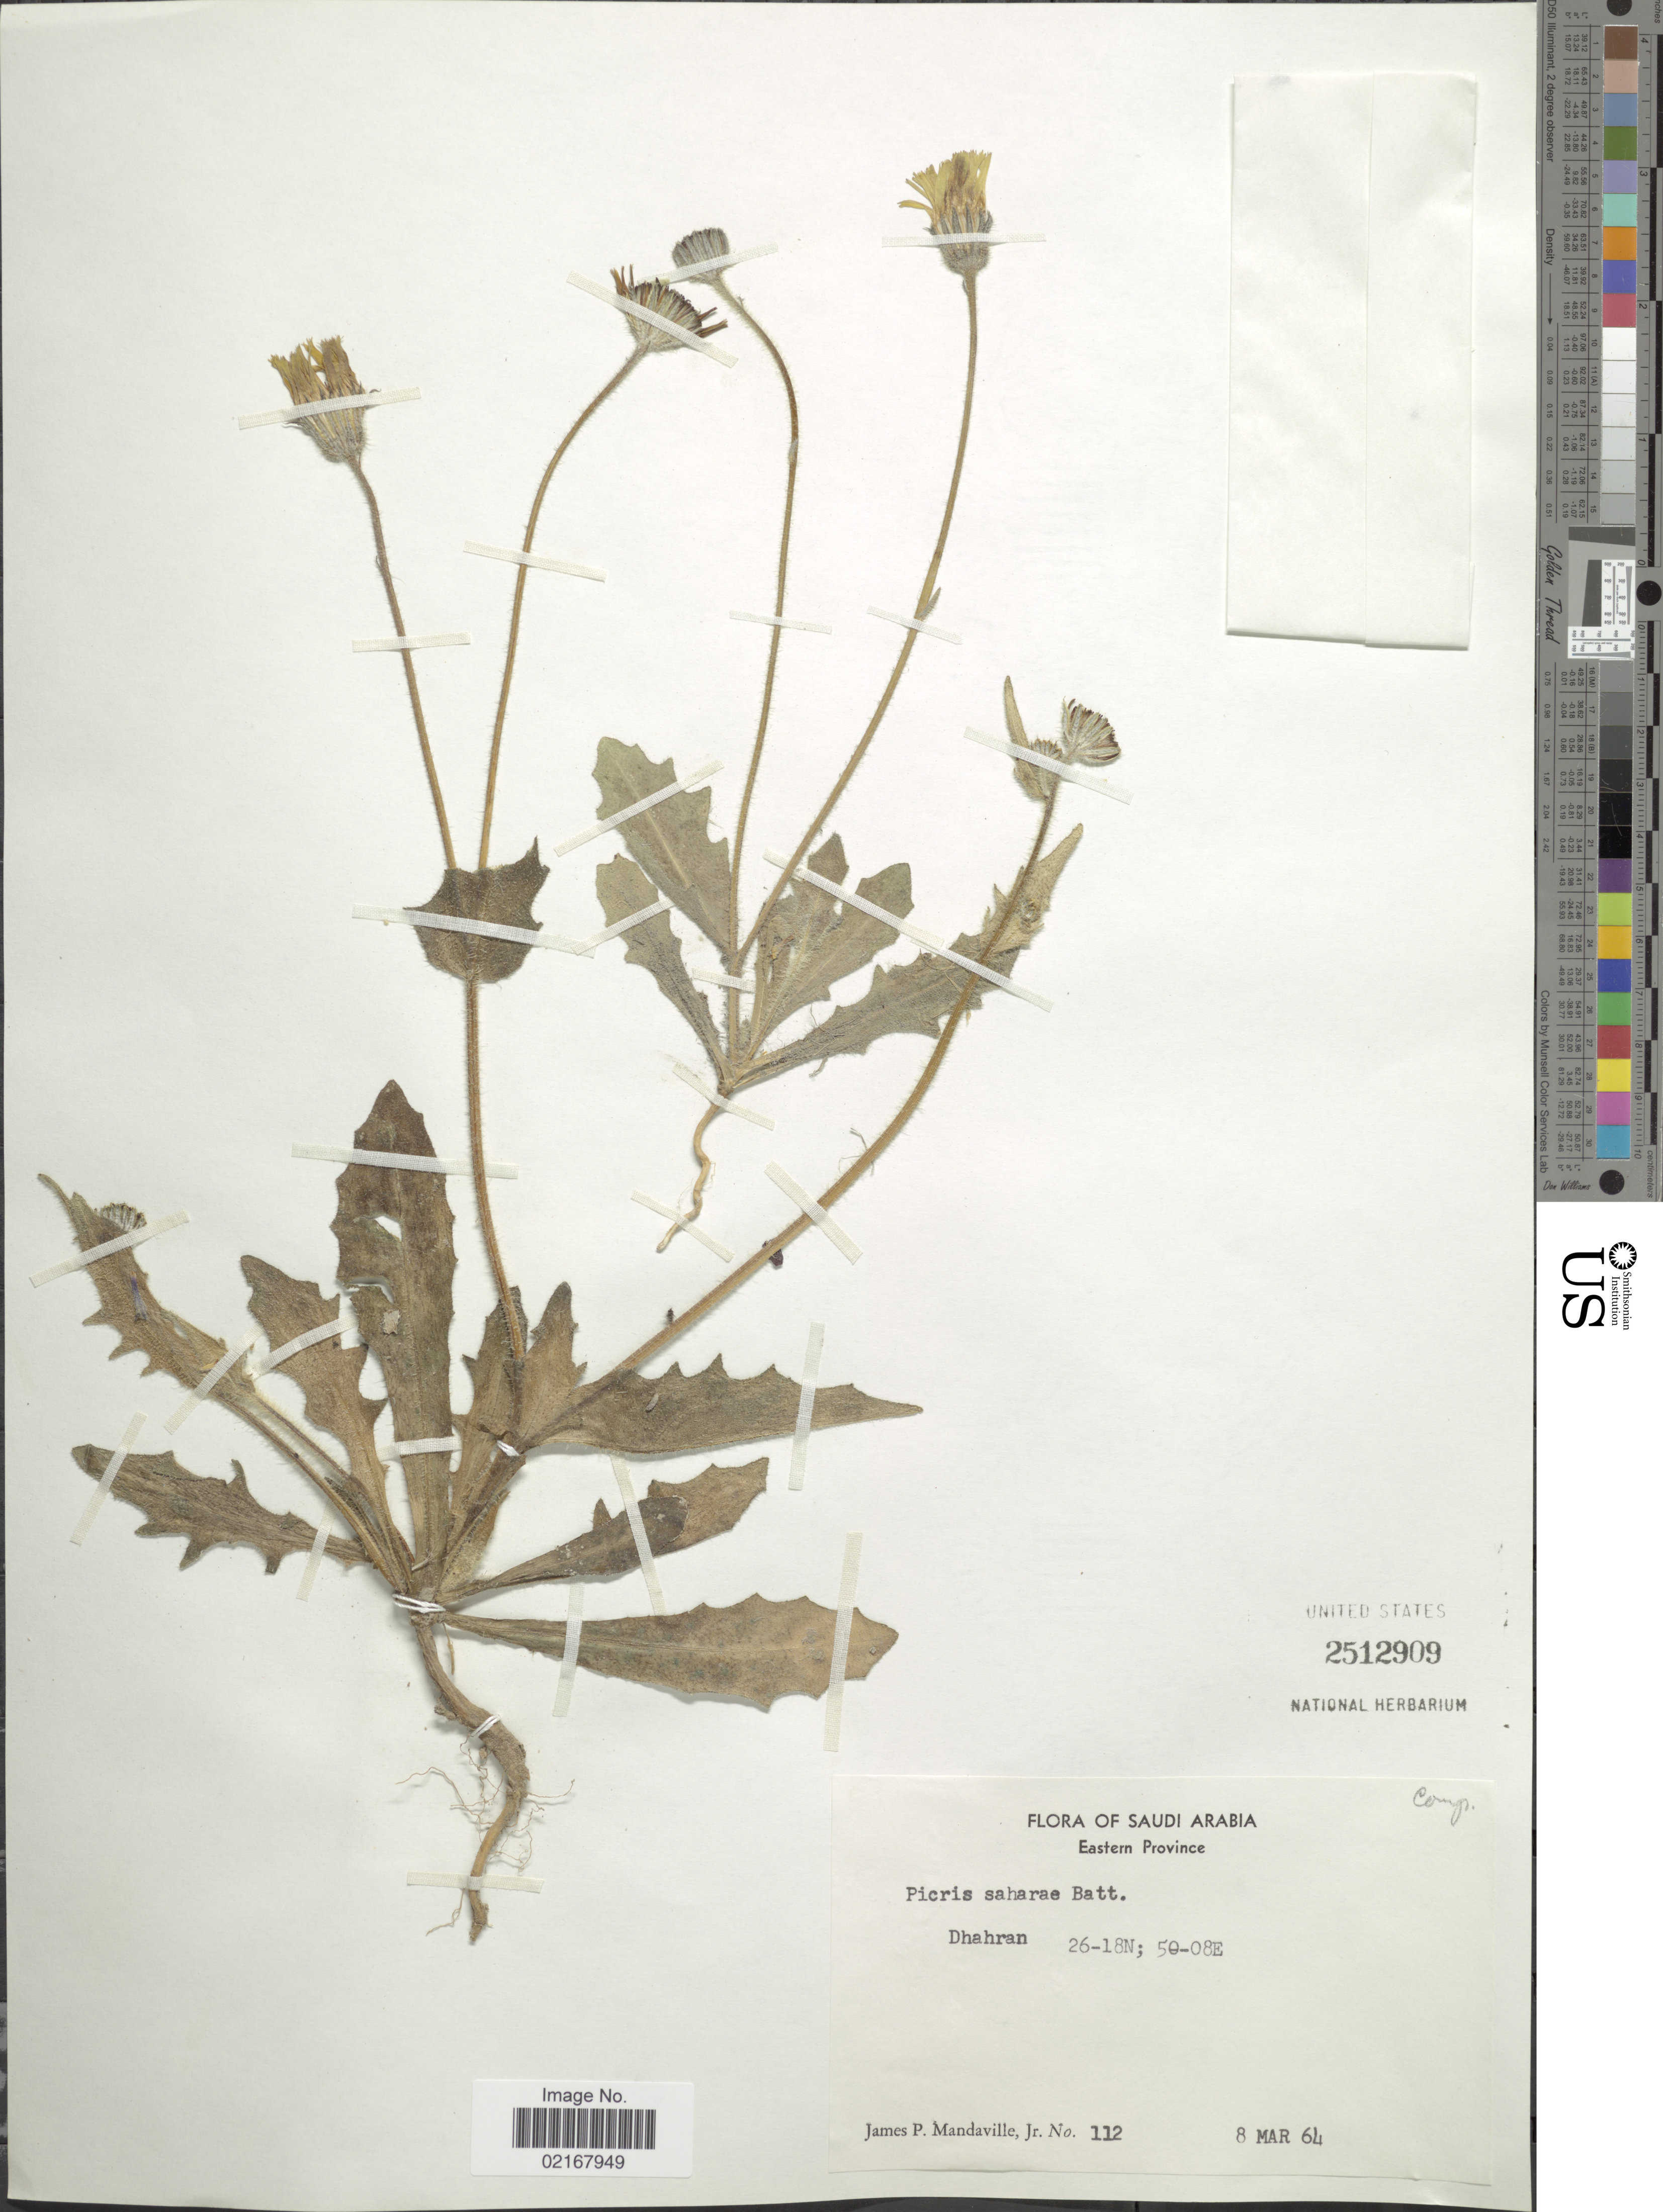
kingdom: Plantae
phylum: Tracheophyta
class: Magnoliopsida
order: Asterales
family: Asteraceae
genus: Picris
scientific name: Picris asplenioides subsp. saharae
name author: (Coss. & Kralik) Dobignard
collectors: J. Mandaville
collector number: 112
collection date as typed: Transcribed d/m/y: 8/3/64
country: Saudi Arabia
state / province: Ash Sharqiyah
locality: Eastern Province, Dhahran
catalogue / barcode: US 2512909